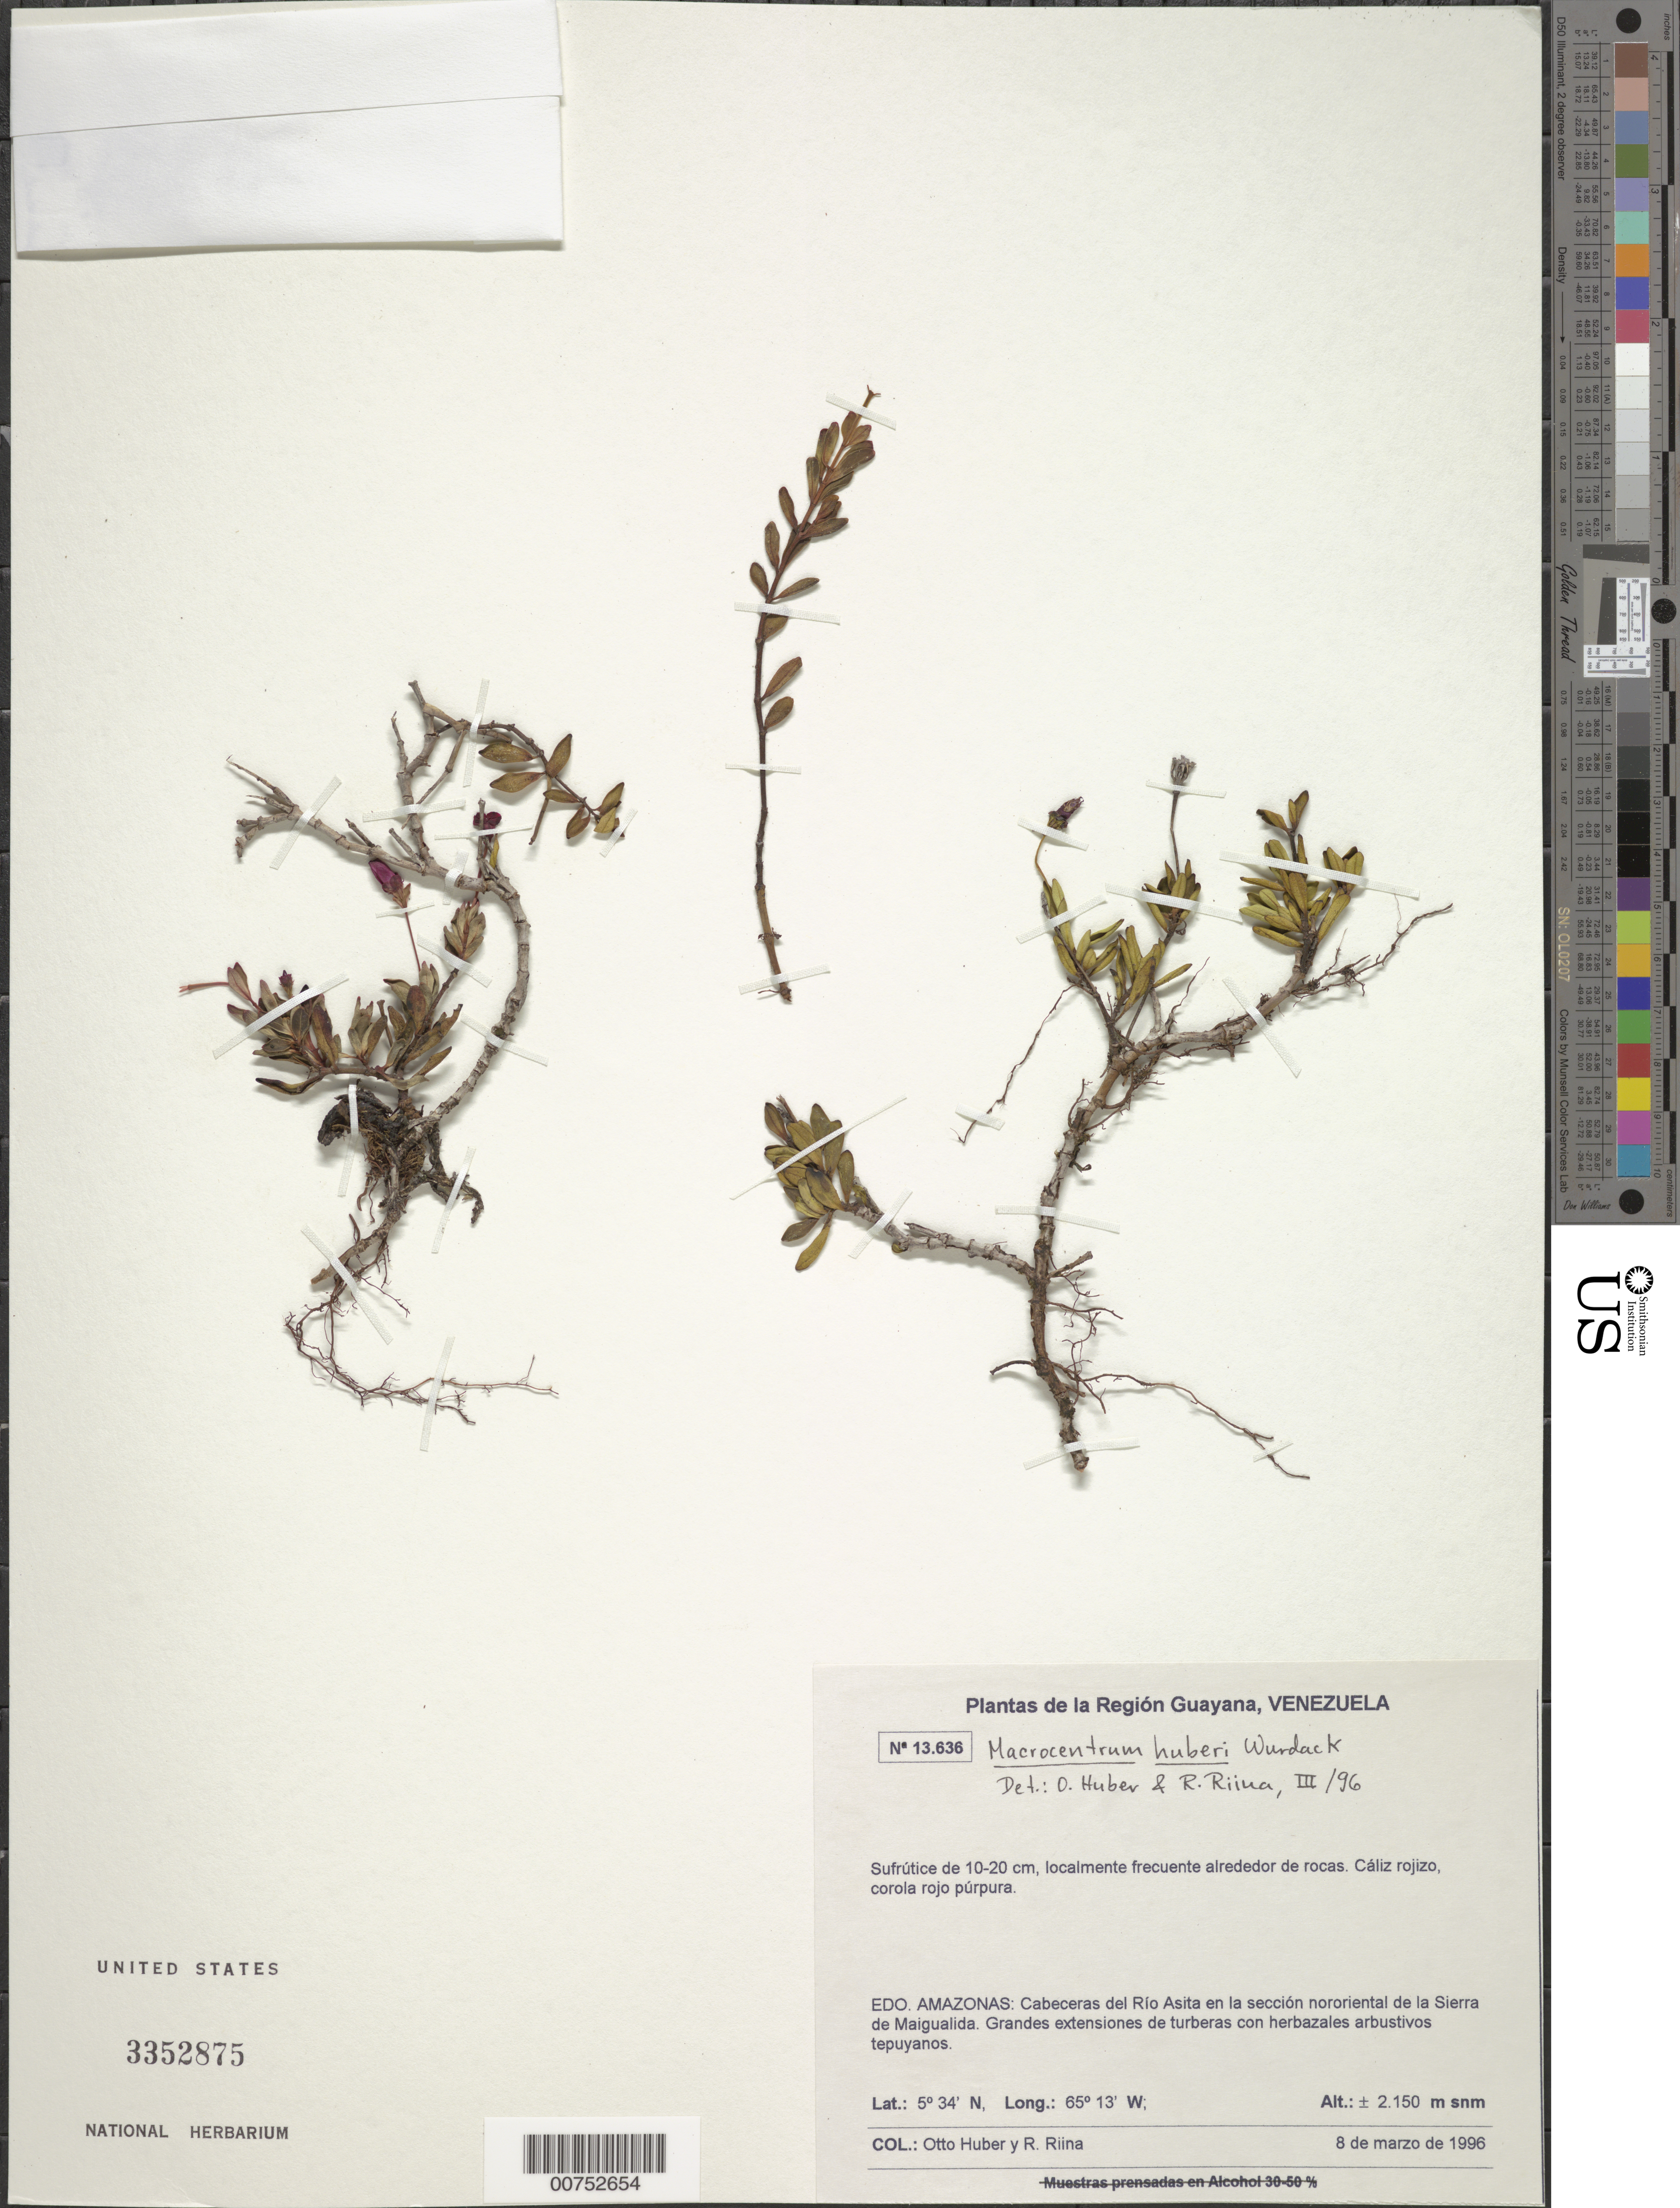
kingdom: Plantae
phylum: Tracheophyta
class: Magnoliopsida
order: Myrtales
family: Melastomataceae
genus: Macrocentrum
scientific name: Macrocentrum huberi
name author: Wurdack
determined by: Huber, O.; Riina, Ricarda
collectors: O. Huber & R. Riina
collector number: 13636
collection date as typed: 8-Mar-96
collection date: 1996-03-08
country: Venezuela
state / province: Amazonas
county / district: Atures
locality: Río Asita, cabeceras, en la seccion NO de la Sierra de Maigualida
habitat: Grandes extendsiones de turberas con herbazales arbustivos tepuyanos; alrededor de rocas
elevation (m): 2150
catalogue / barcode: US 3352875